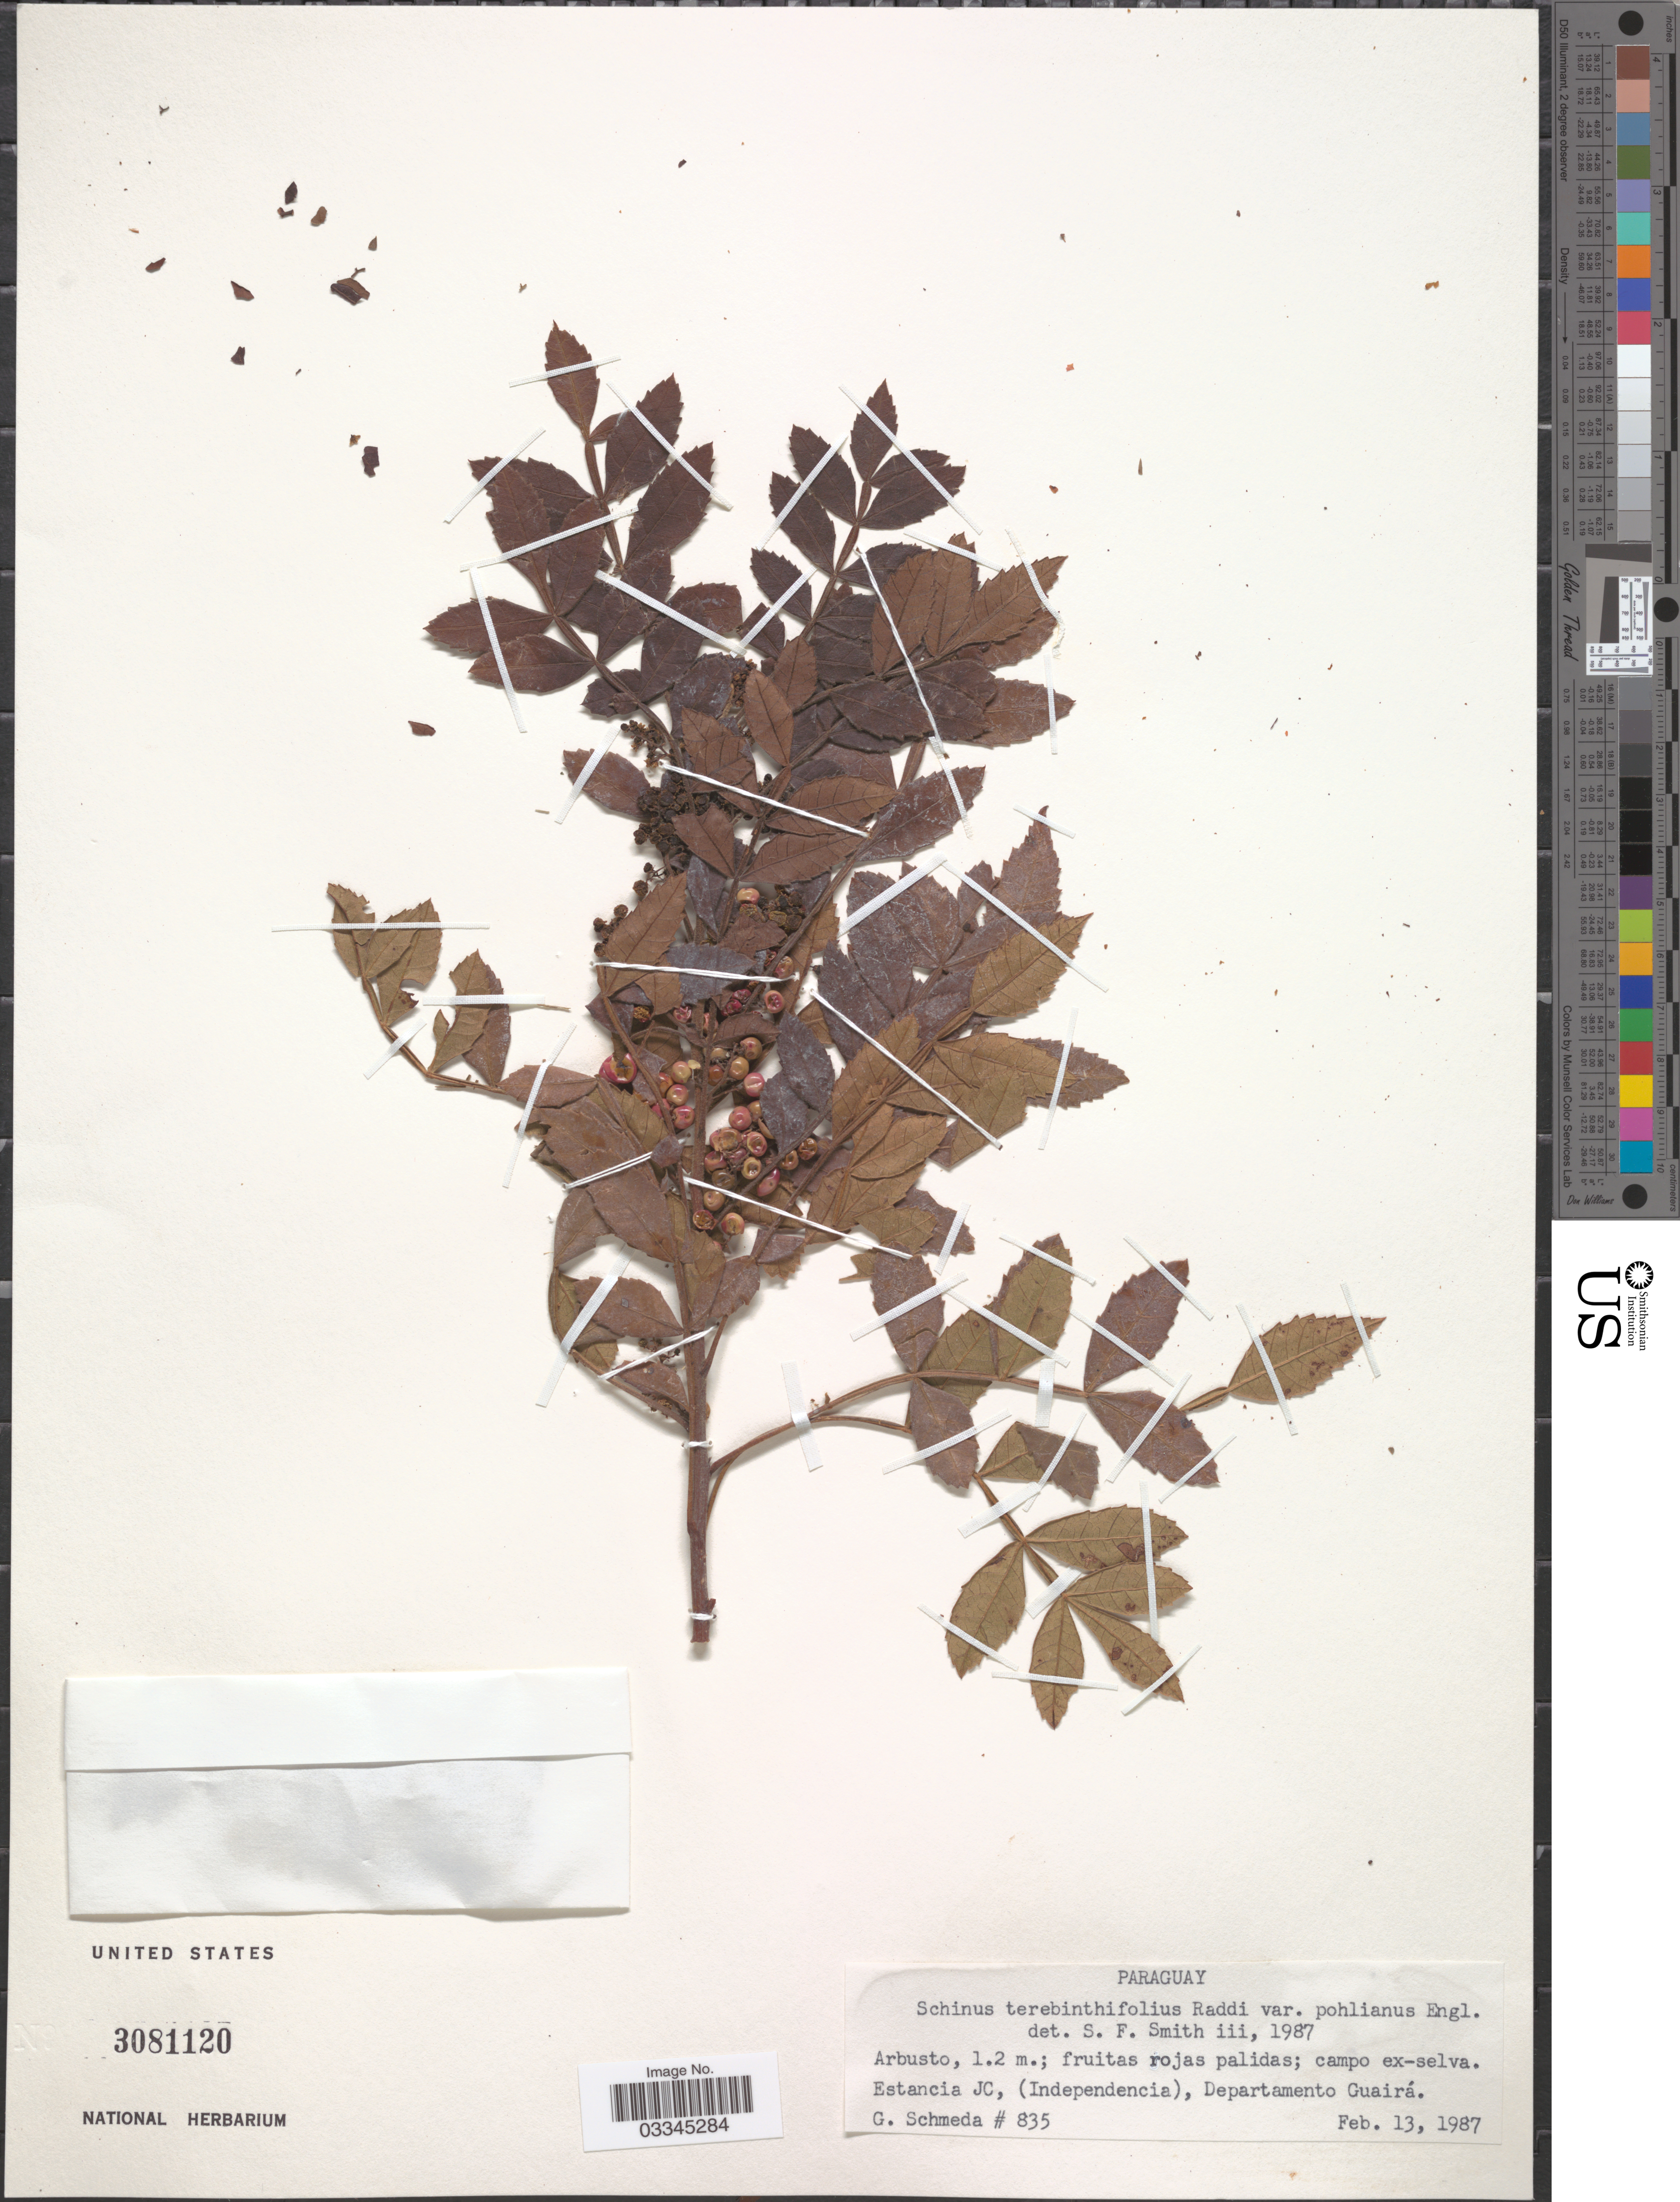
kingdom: Plantae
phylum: Tracheophyta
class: Magnoliopsida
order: Sapindales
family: Anacardiaceae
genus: Schinus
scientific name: Schinus terebinthifolia var. pohlianus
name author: Engl.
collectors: G. Schmeda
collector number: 835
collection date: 1987-02-13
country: Paraguay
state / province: Guaira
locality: Estancia JC, (Independencia), Departamento Guairá.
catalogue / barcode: US 3081120